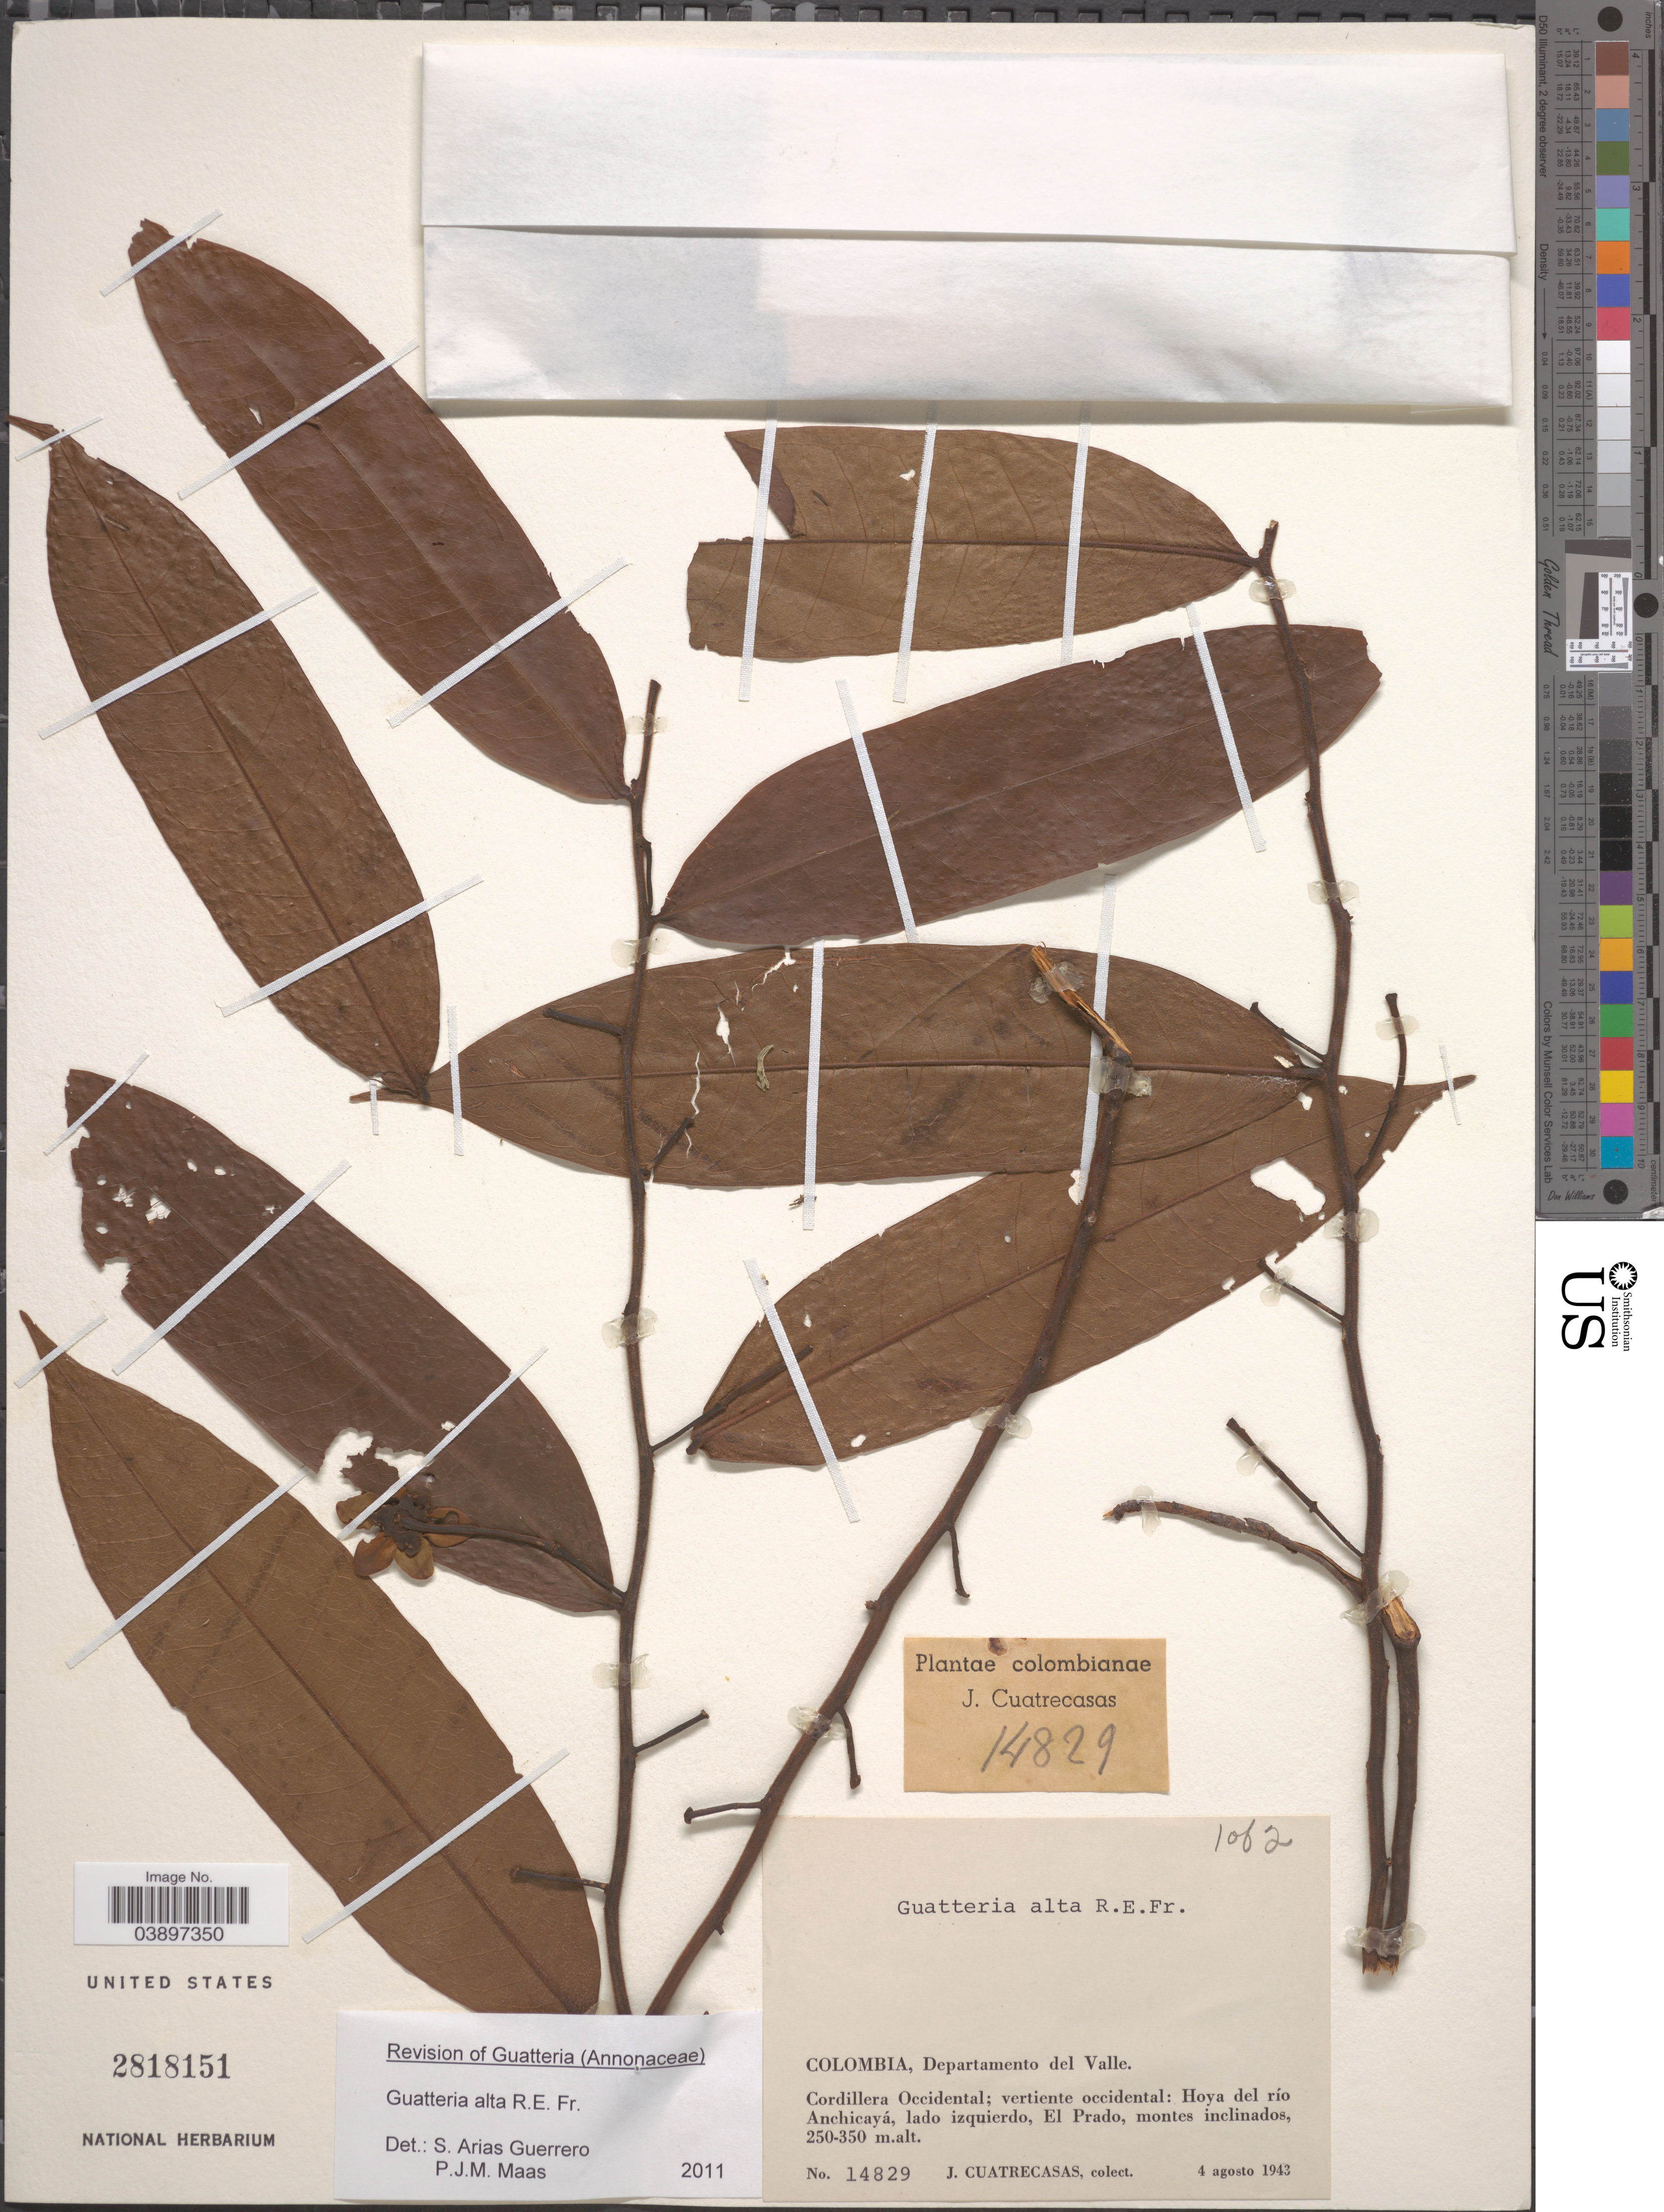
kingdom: Plantae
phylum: Tracheophyta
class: Magnoliopsida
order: Magnoliales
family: Annonaceae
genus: Guatteria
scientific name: Guatteria alta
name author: R.E. Fr.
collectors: J. Cuatrecasas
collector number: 14829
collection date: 1943-08-04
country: Colombia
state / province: Valle del Cauca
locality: Departamento del Valle. Cordillera Occidental; vertiente occidental: Hoya del río Anchicayá, lado izquierdo, El Prado, montes inclinados.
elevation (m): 250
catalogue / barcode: US 2818151